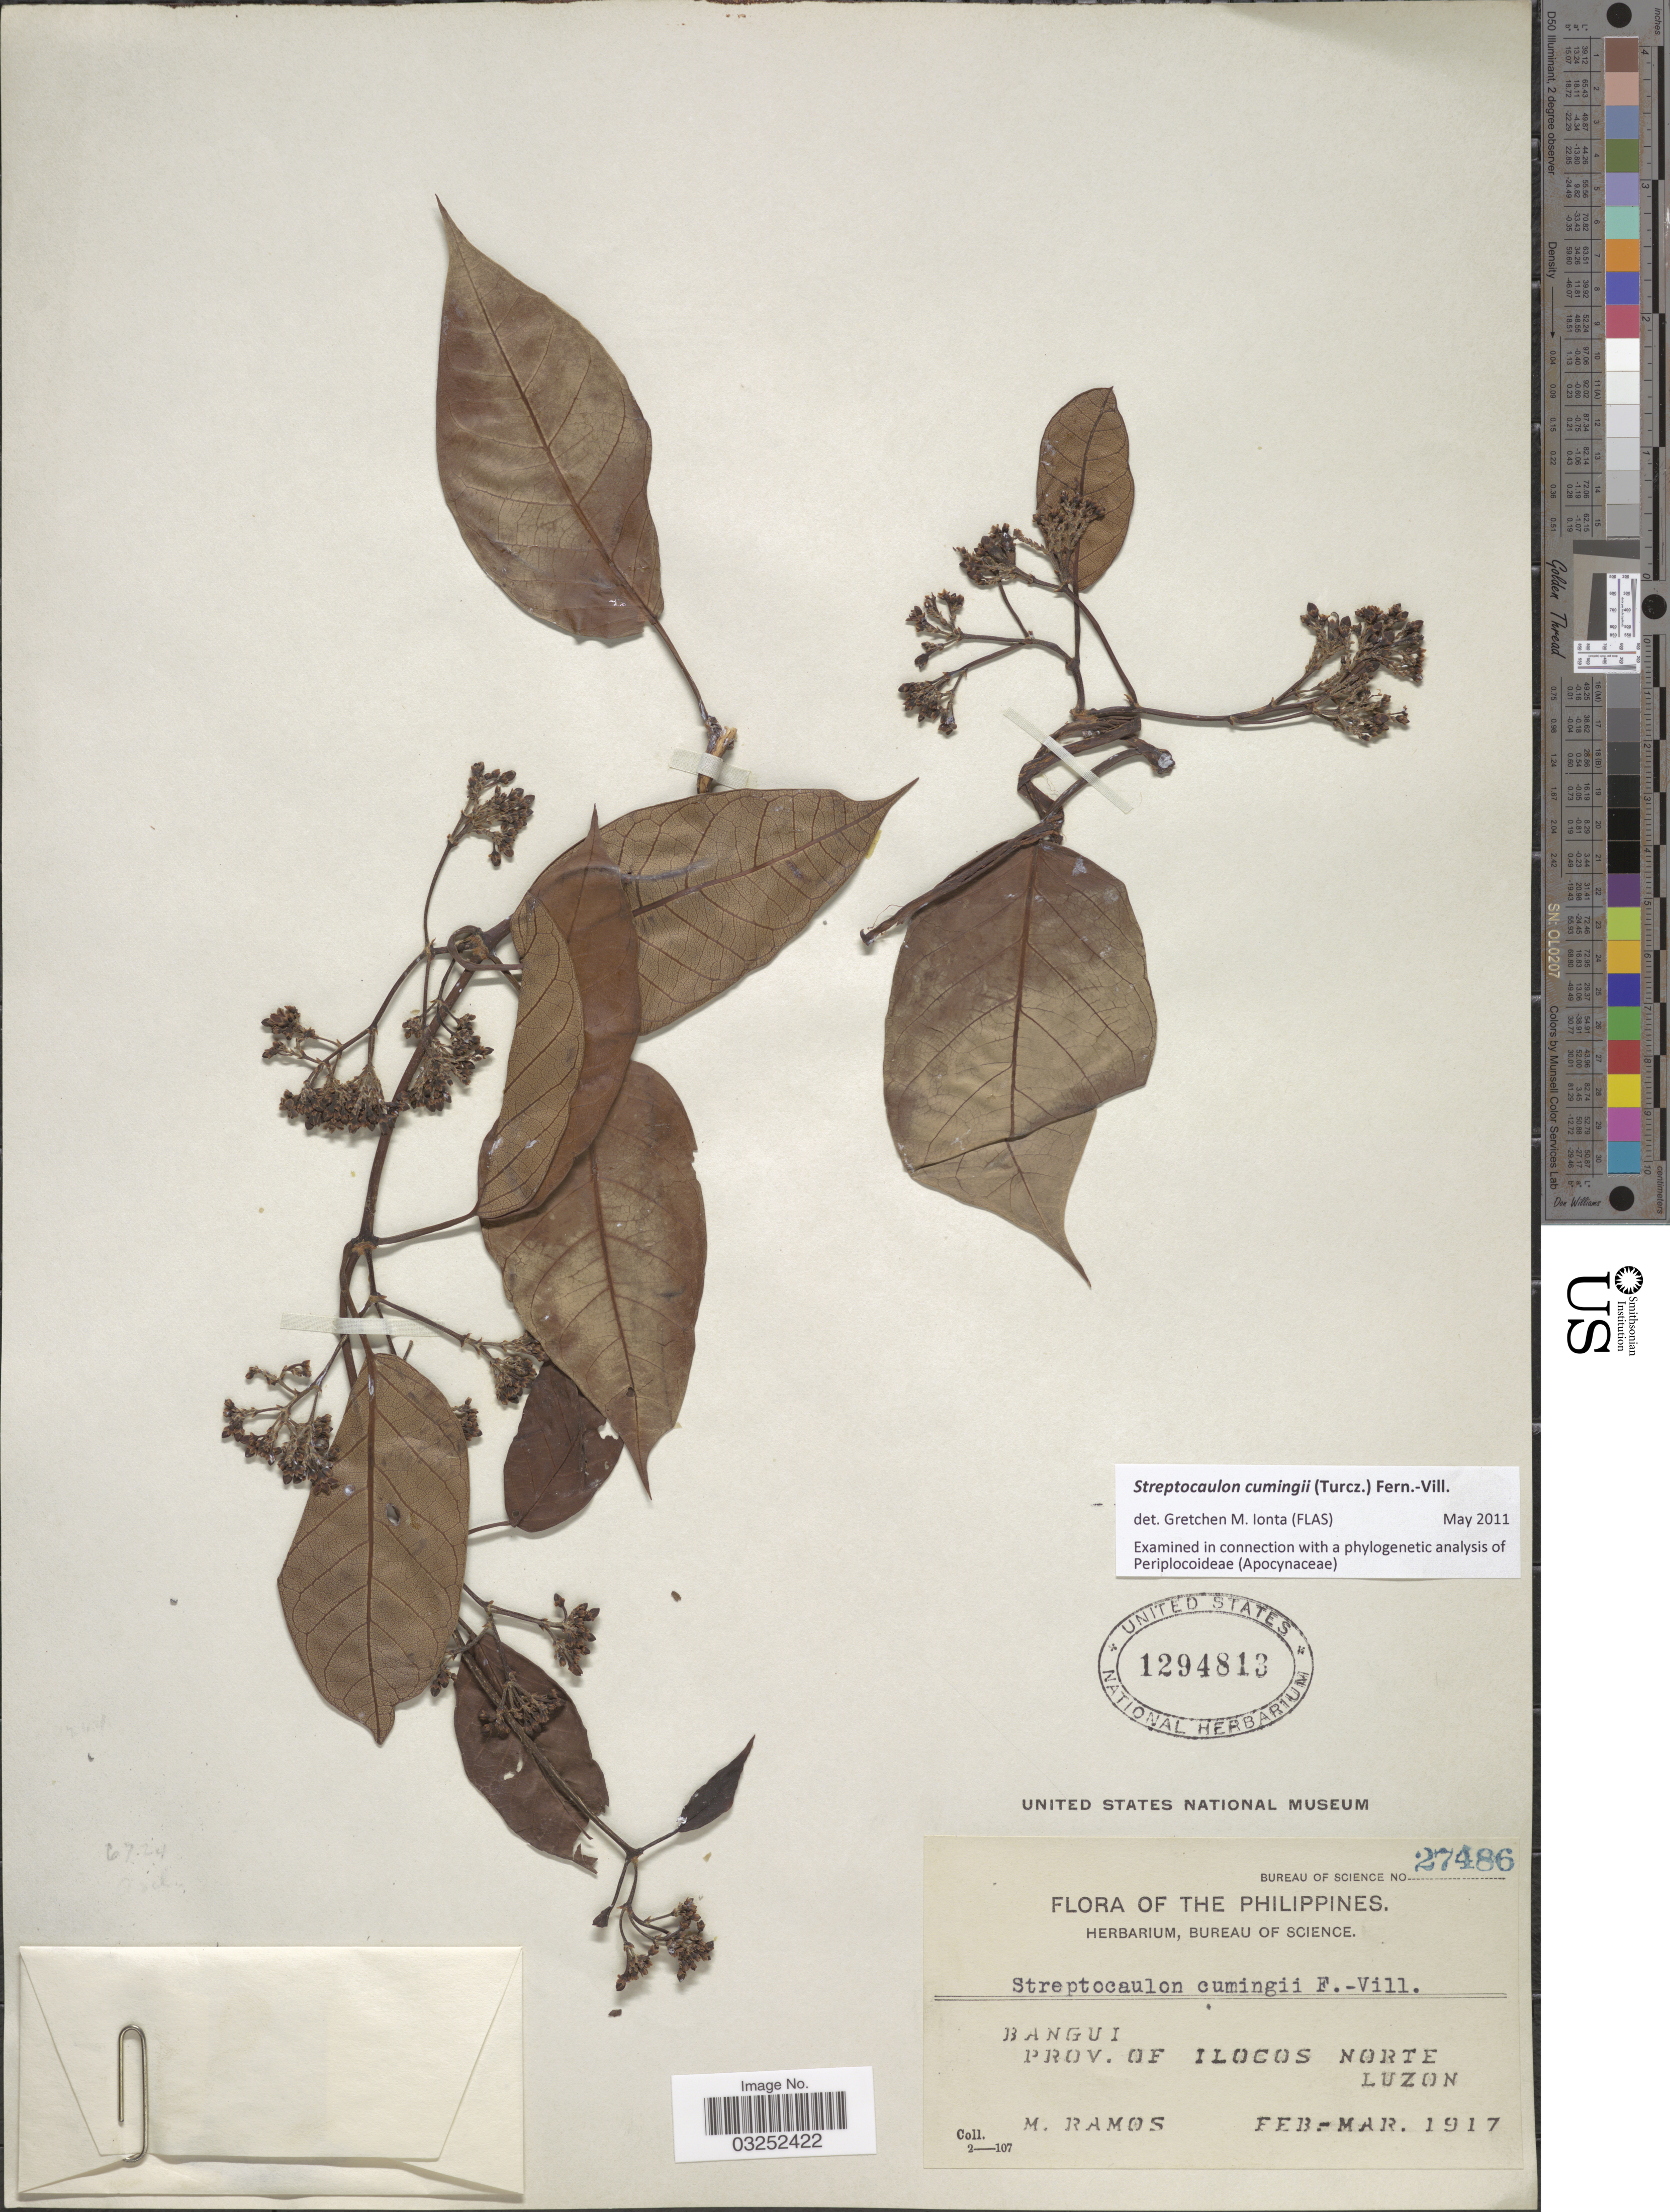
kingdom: Plantae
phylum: Tracheophyta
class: Magnoliopsida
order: Gentianales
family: Apocynaceae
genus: Streptocaulon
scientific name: Streptocaulon cumingii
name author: (Turcz.) Fern.-Vill.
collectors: M. Ramos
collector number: Bureau of Science 27486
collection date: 1917-02/1917-03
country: Philippines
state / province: Ilocos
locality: Bangui, Prov. of Ilocos Norte, Luzon.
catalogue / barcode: US 1294813